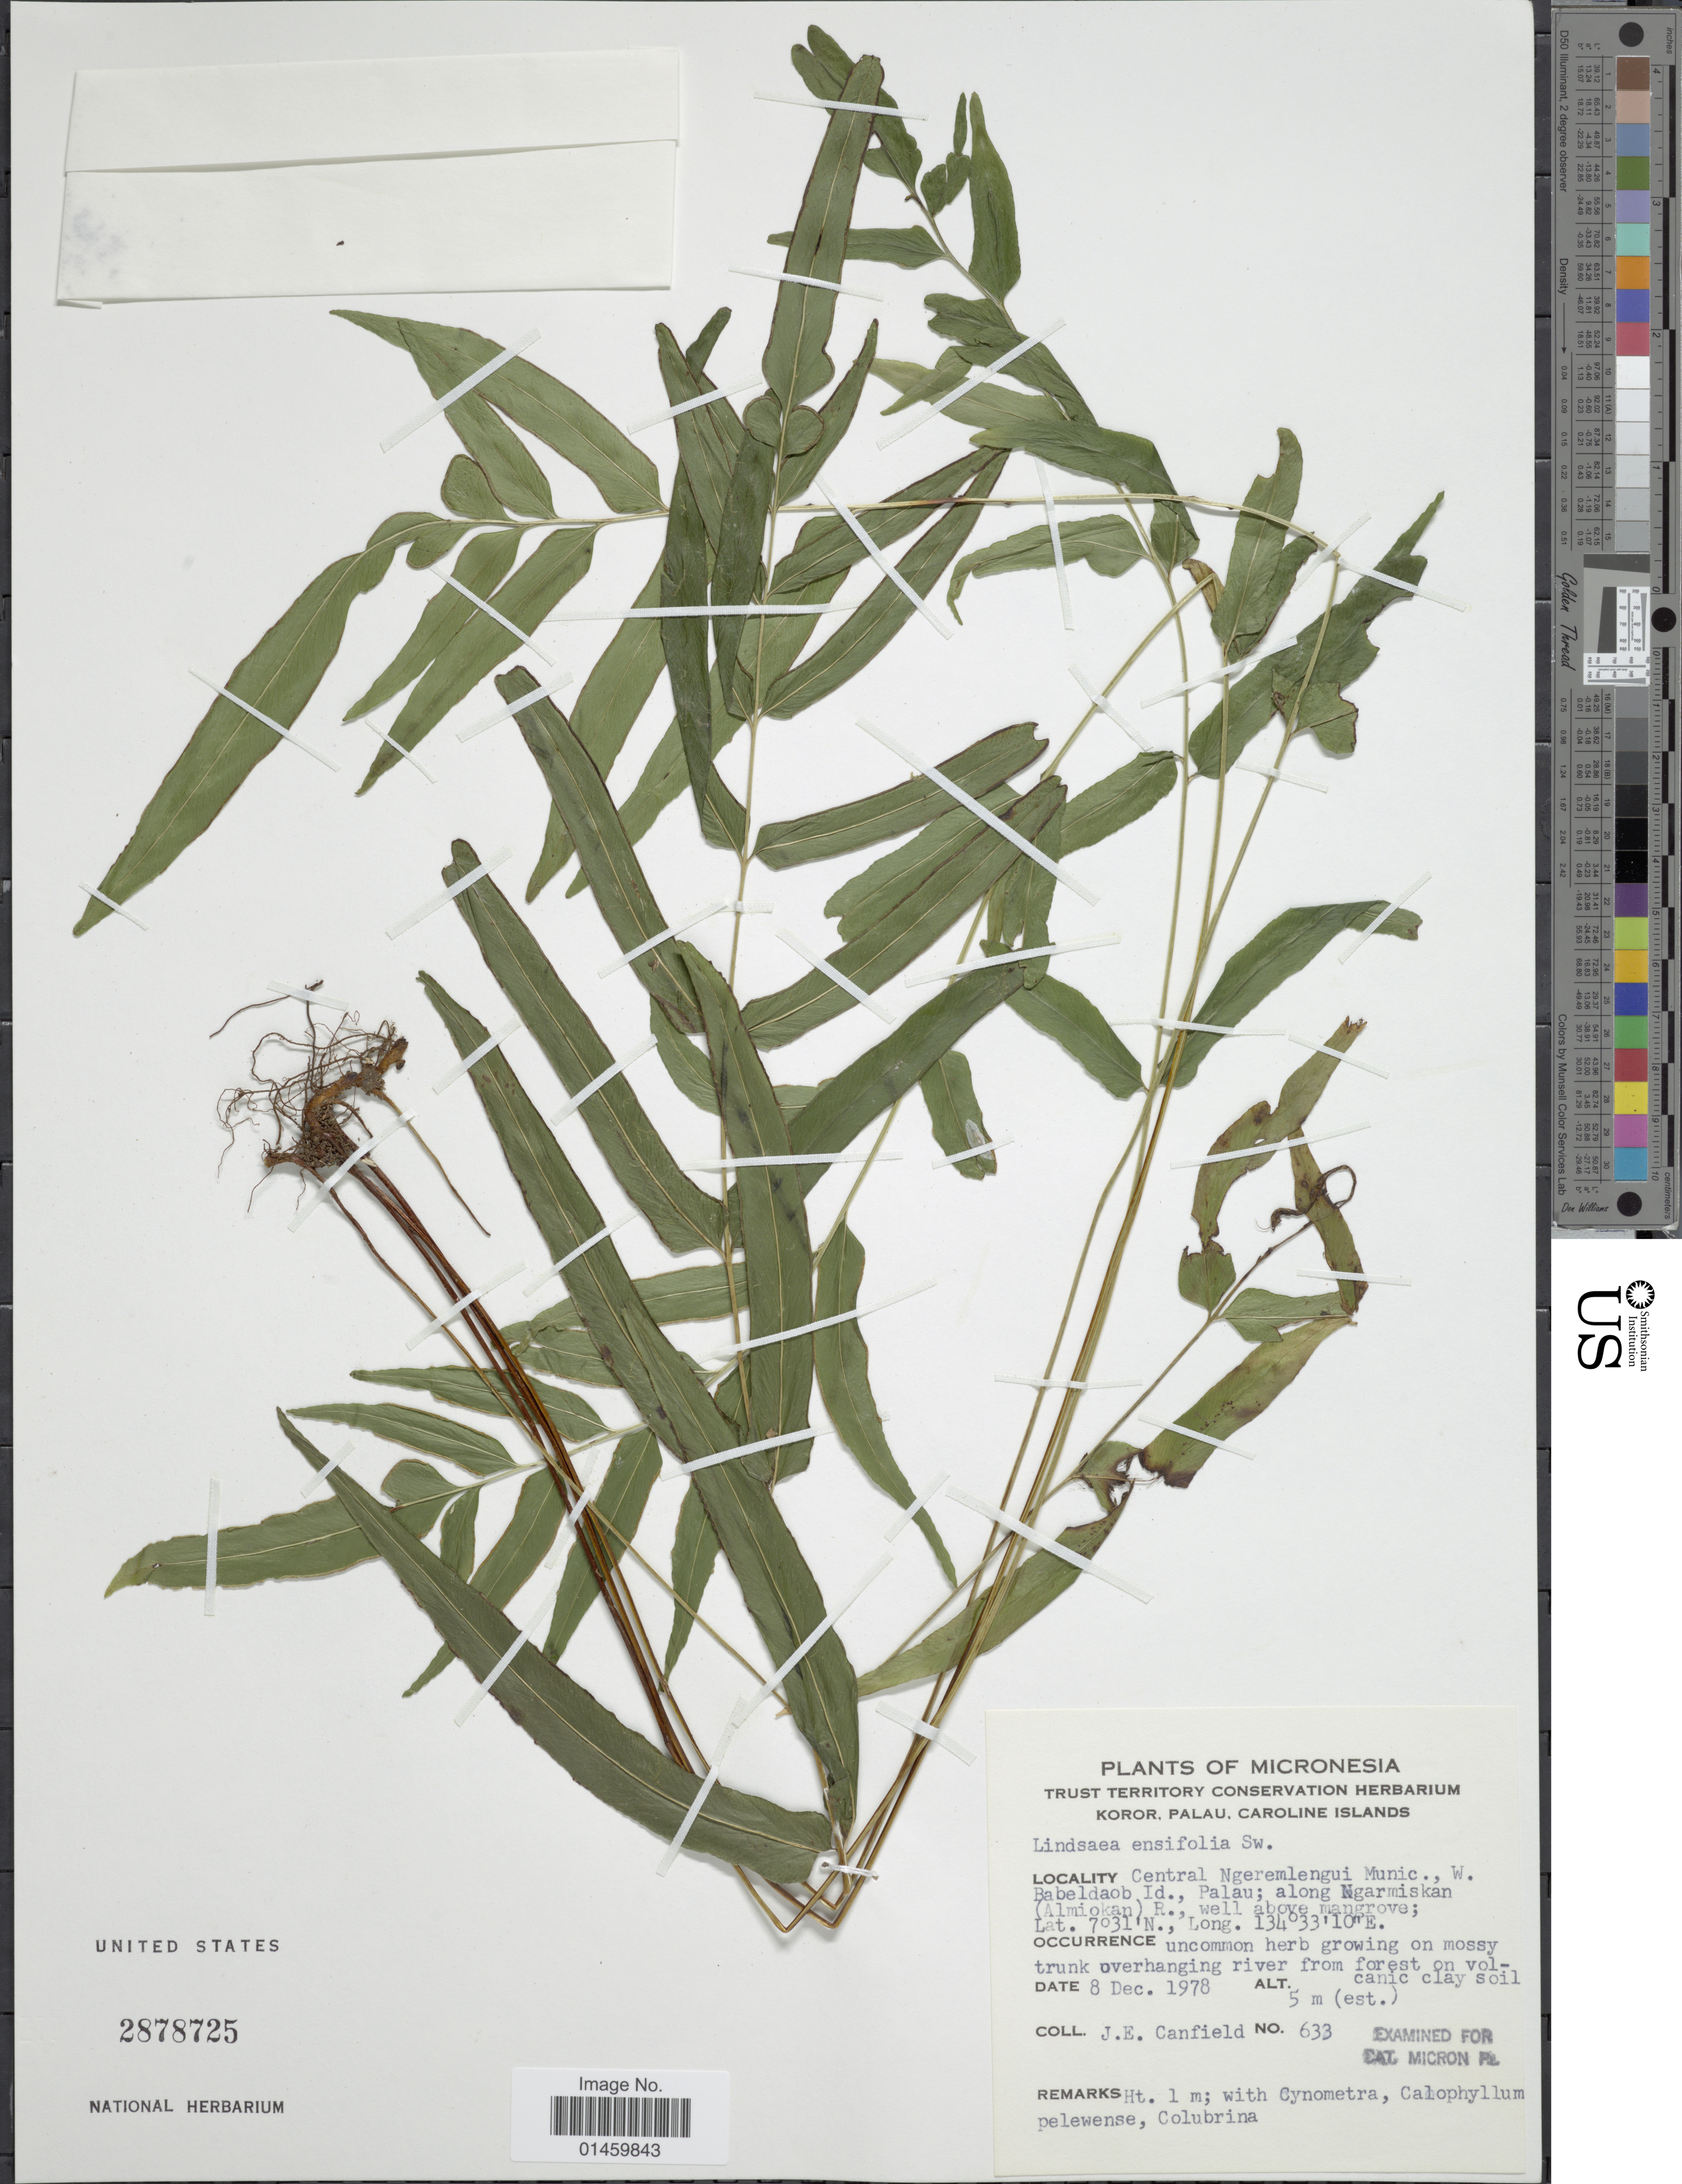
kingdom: Plantae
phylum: Tracheophyta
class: Polypodiopsida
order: Polypodiales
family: Lindsaeaceae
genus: Lindsaea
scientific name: Lindsaea ensifolia subsp. ensifolia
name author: Sw.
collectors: J. E. Canfield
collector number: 633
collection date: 1978-12-08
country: Palau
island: Babeldaob [Babelthuap]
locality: Micronesia. Cenrtral Ngeremlengui Munic., W. Babeldaob Id., Palau; along Ngarmiskan (Almiokan) R., well above mangrove.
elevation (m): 5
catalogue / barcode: US 2878725